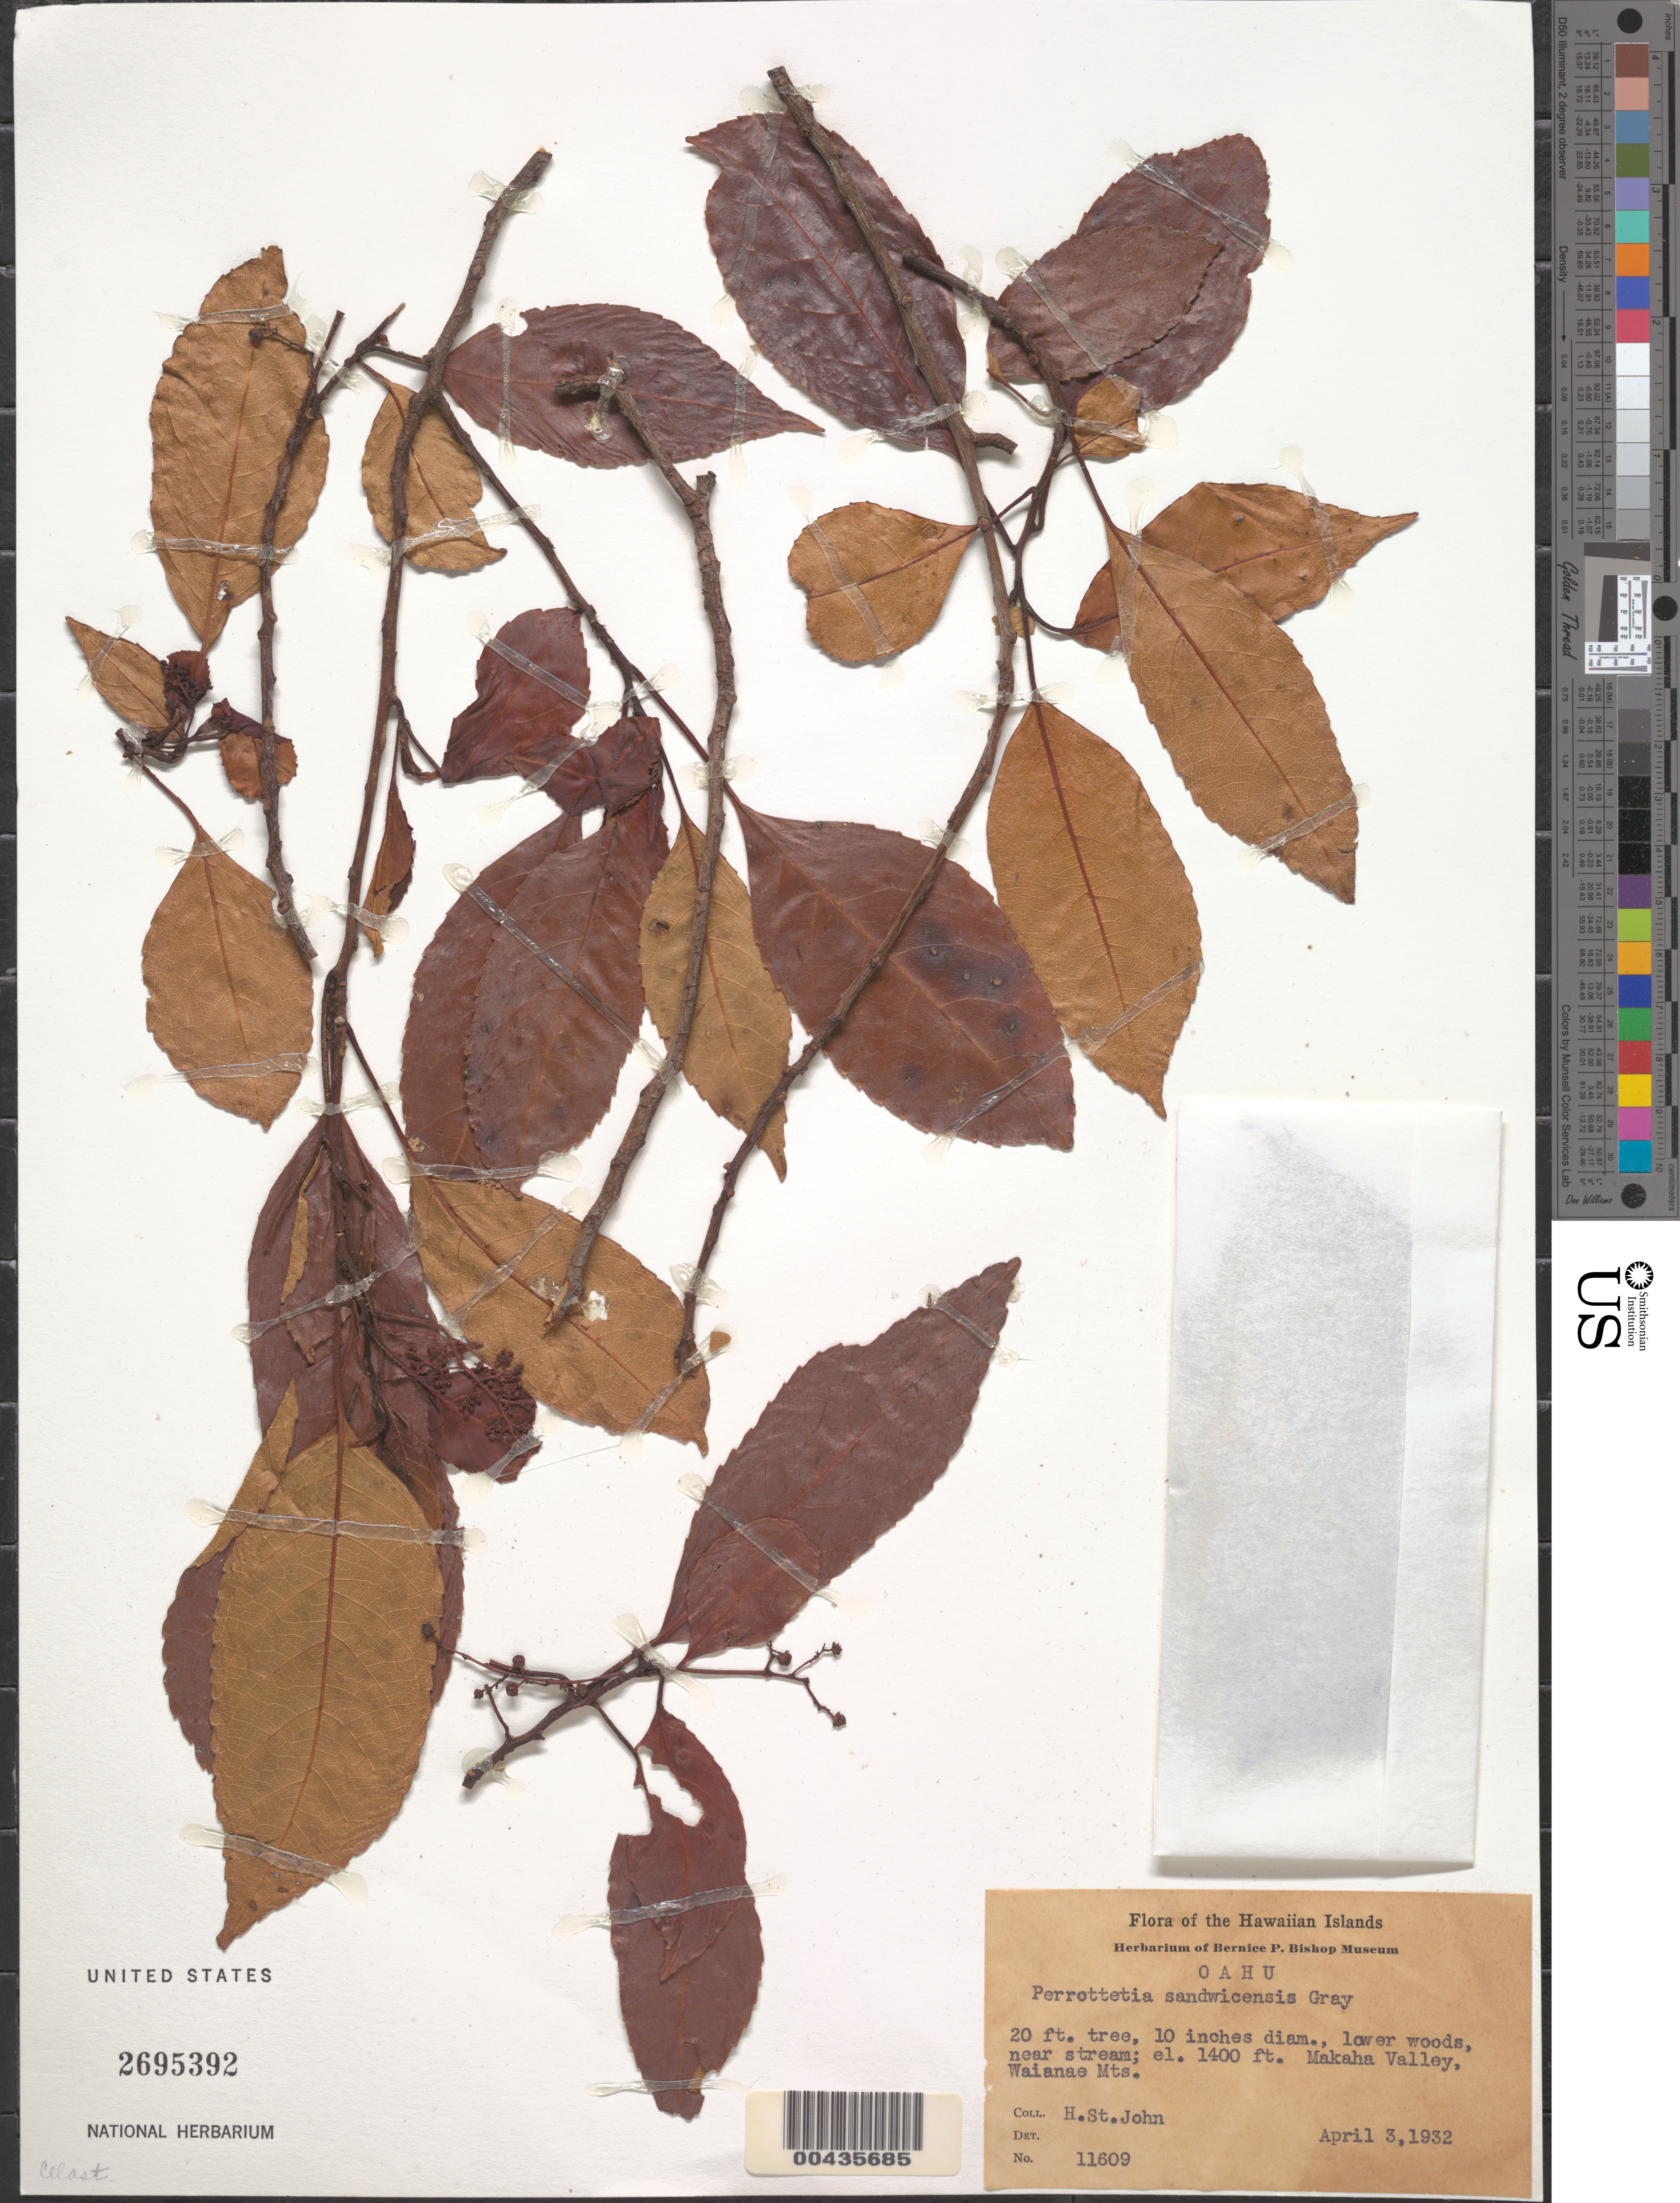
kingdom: Plantae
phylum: Tracheophyta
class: Magnoliopsida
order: Huerteales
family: Dipentodontaceae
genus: Perrottetia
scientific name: Perrottetia sandwicensis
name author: A. Gray in Wilkes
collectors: H. St. John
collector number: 11609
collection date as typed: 3 Apr 1932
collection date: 1932-04-03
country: United States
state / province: Hawaii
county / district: Honolulu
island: Oahu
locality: Makaha Valley, Waianae Mts.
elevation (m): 427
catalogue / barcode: US 2695392